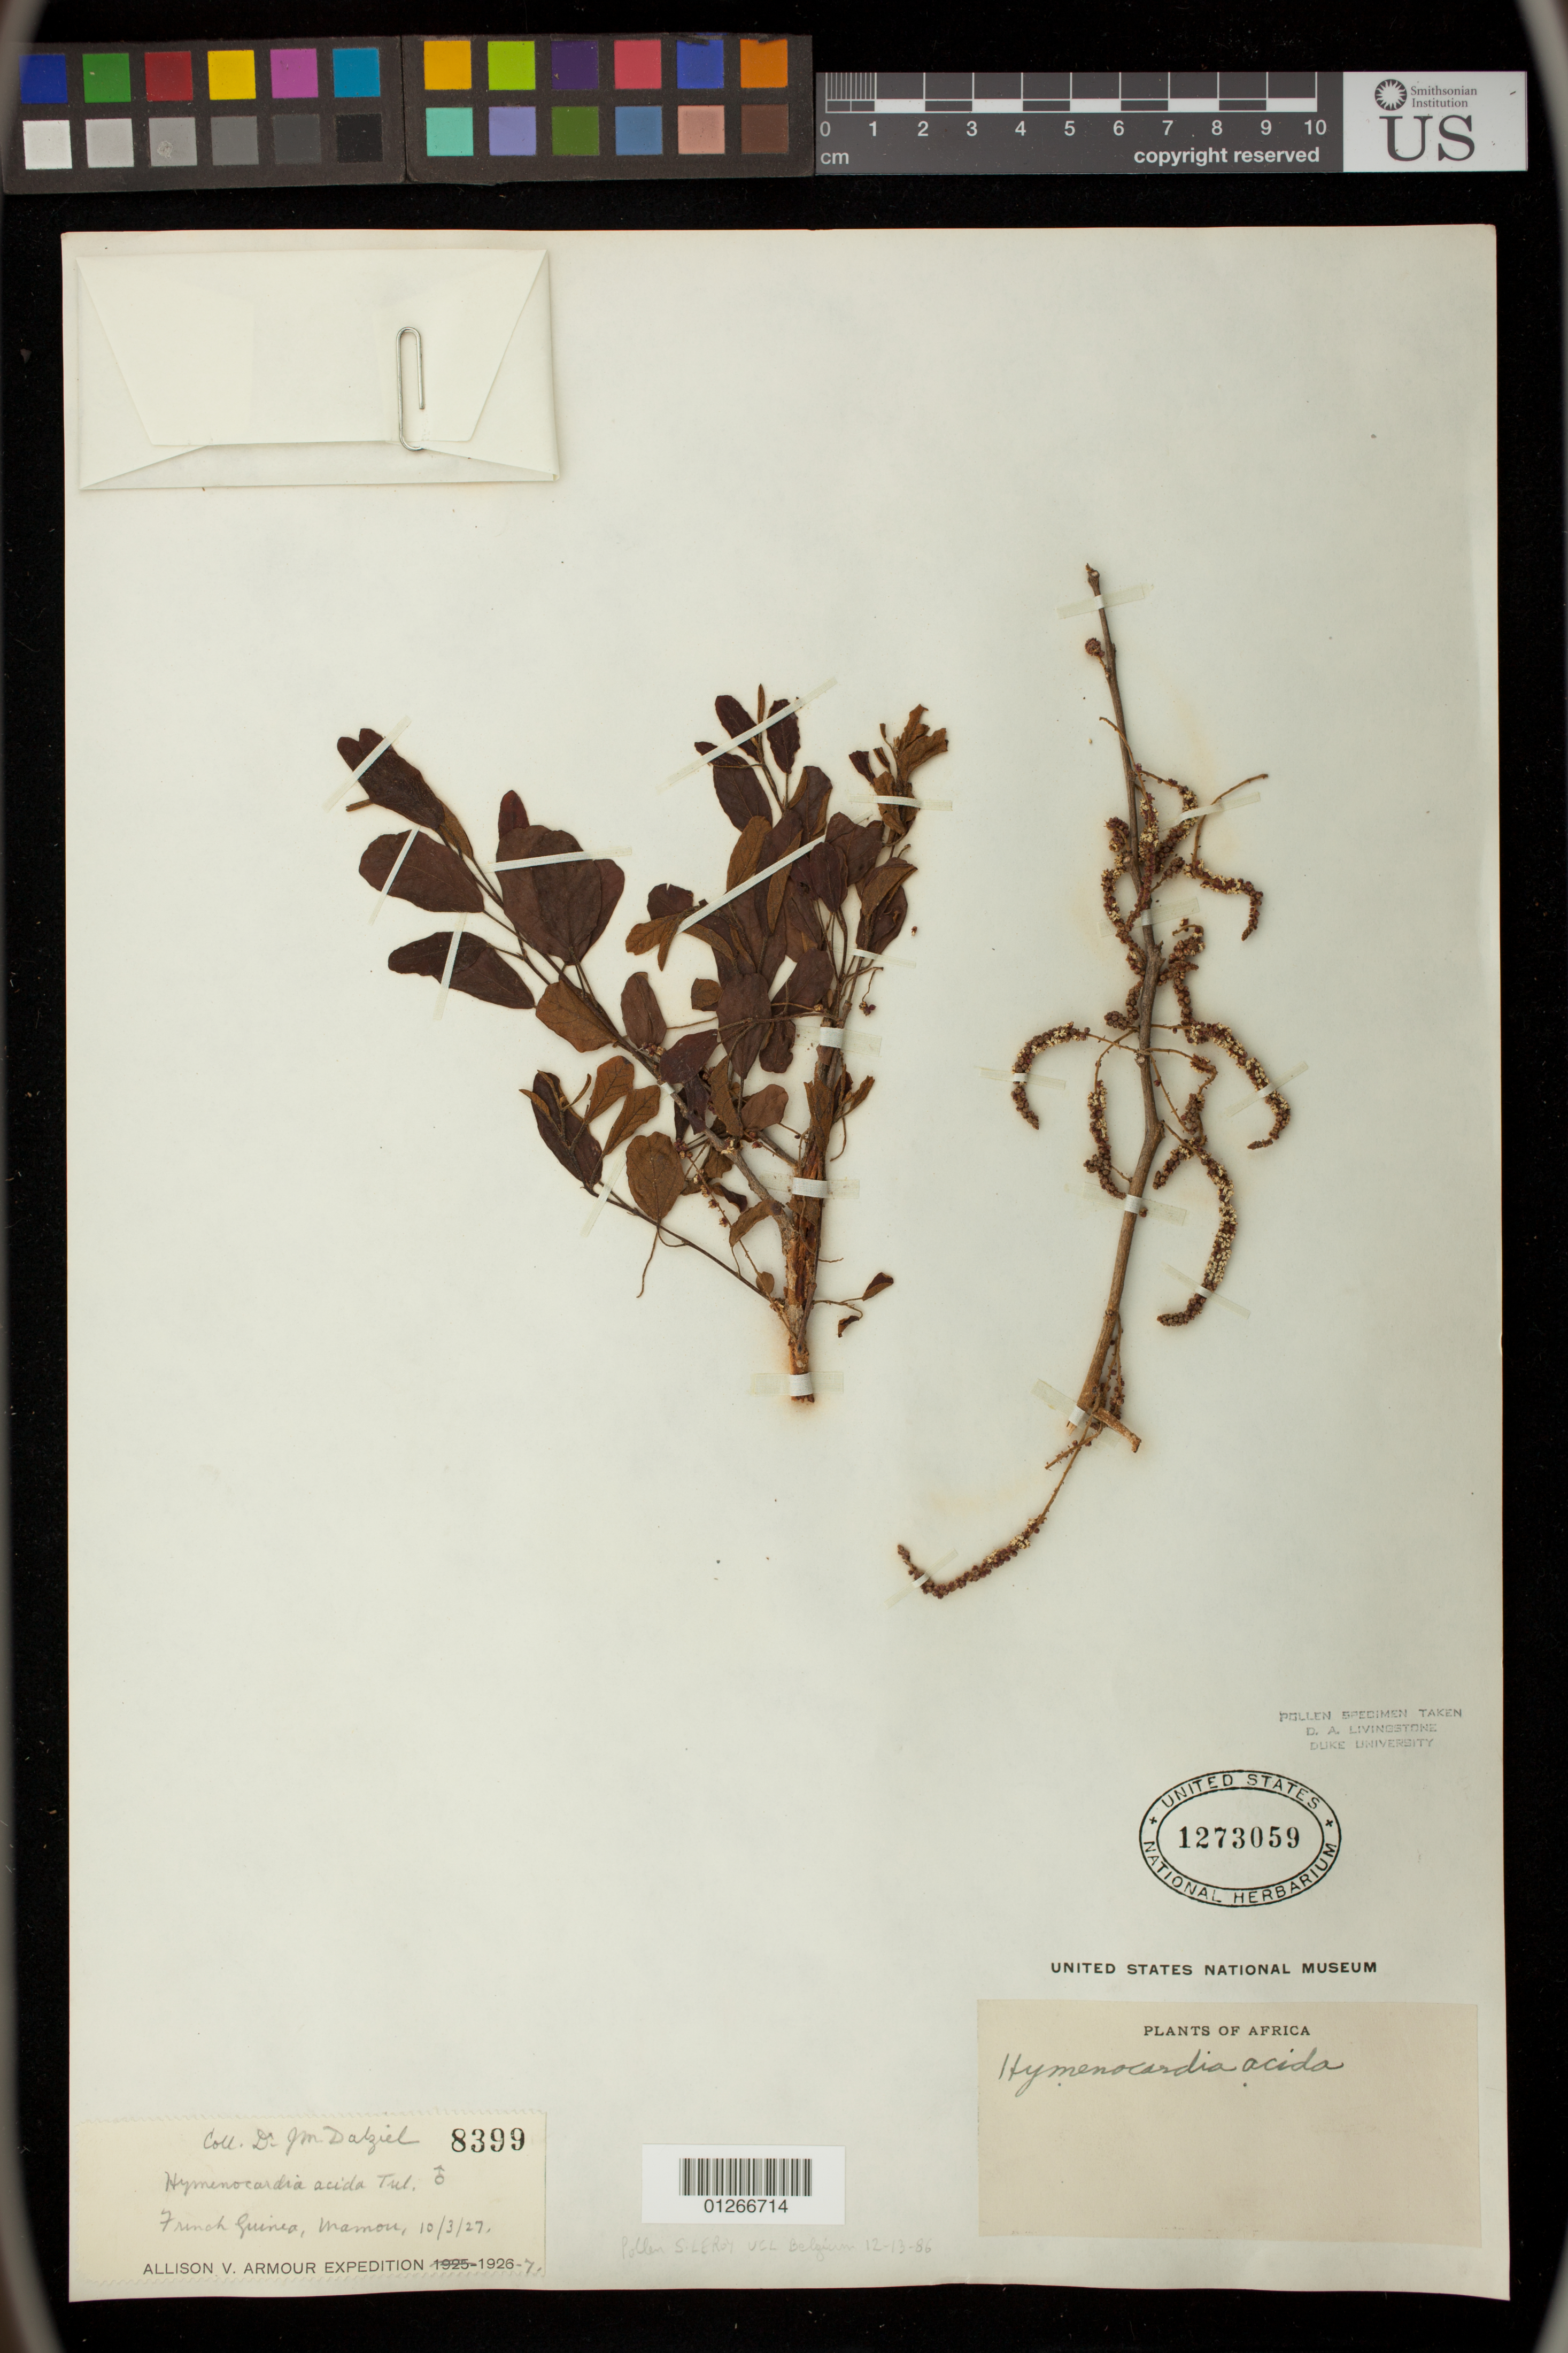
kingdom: Plantae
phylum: Tracheophyta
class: Magnoliopsida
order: Malpighiales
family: Phyllanthaceae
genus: Hymenocardia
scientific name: Hymenocardia acida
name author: Tul.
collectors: J. Dalziel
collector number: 8399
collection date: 1927-03-10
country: Guinea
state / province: Mamou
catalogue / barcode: US 1273059